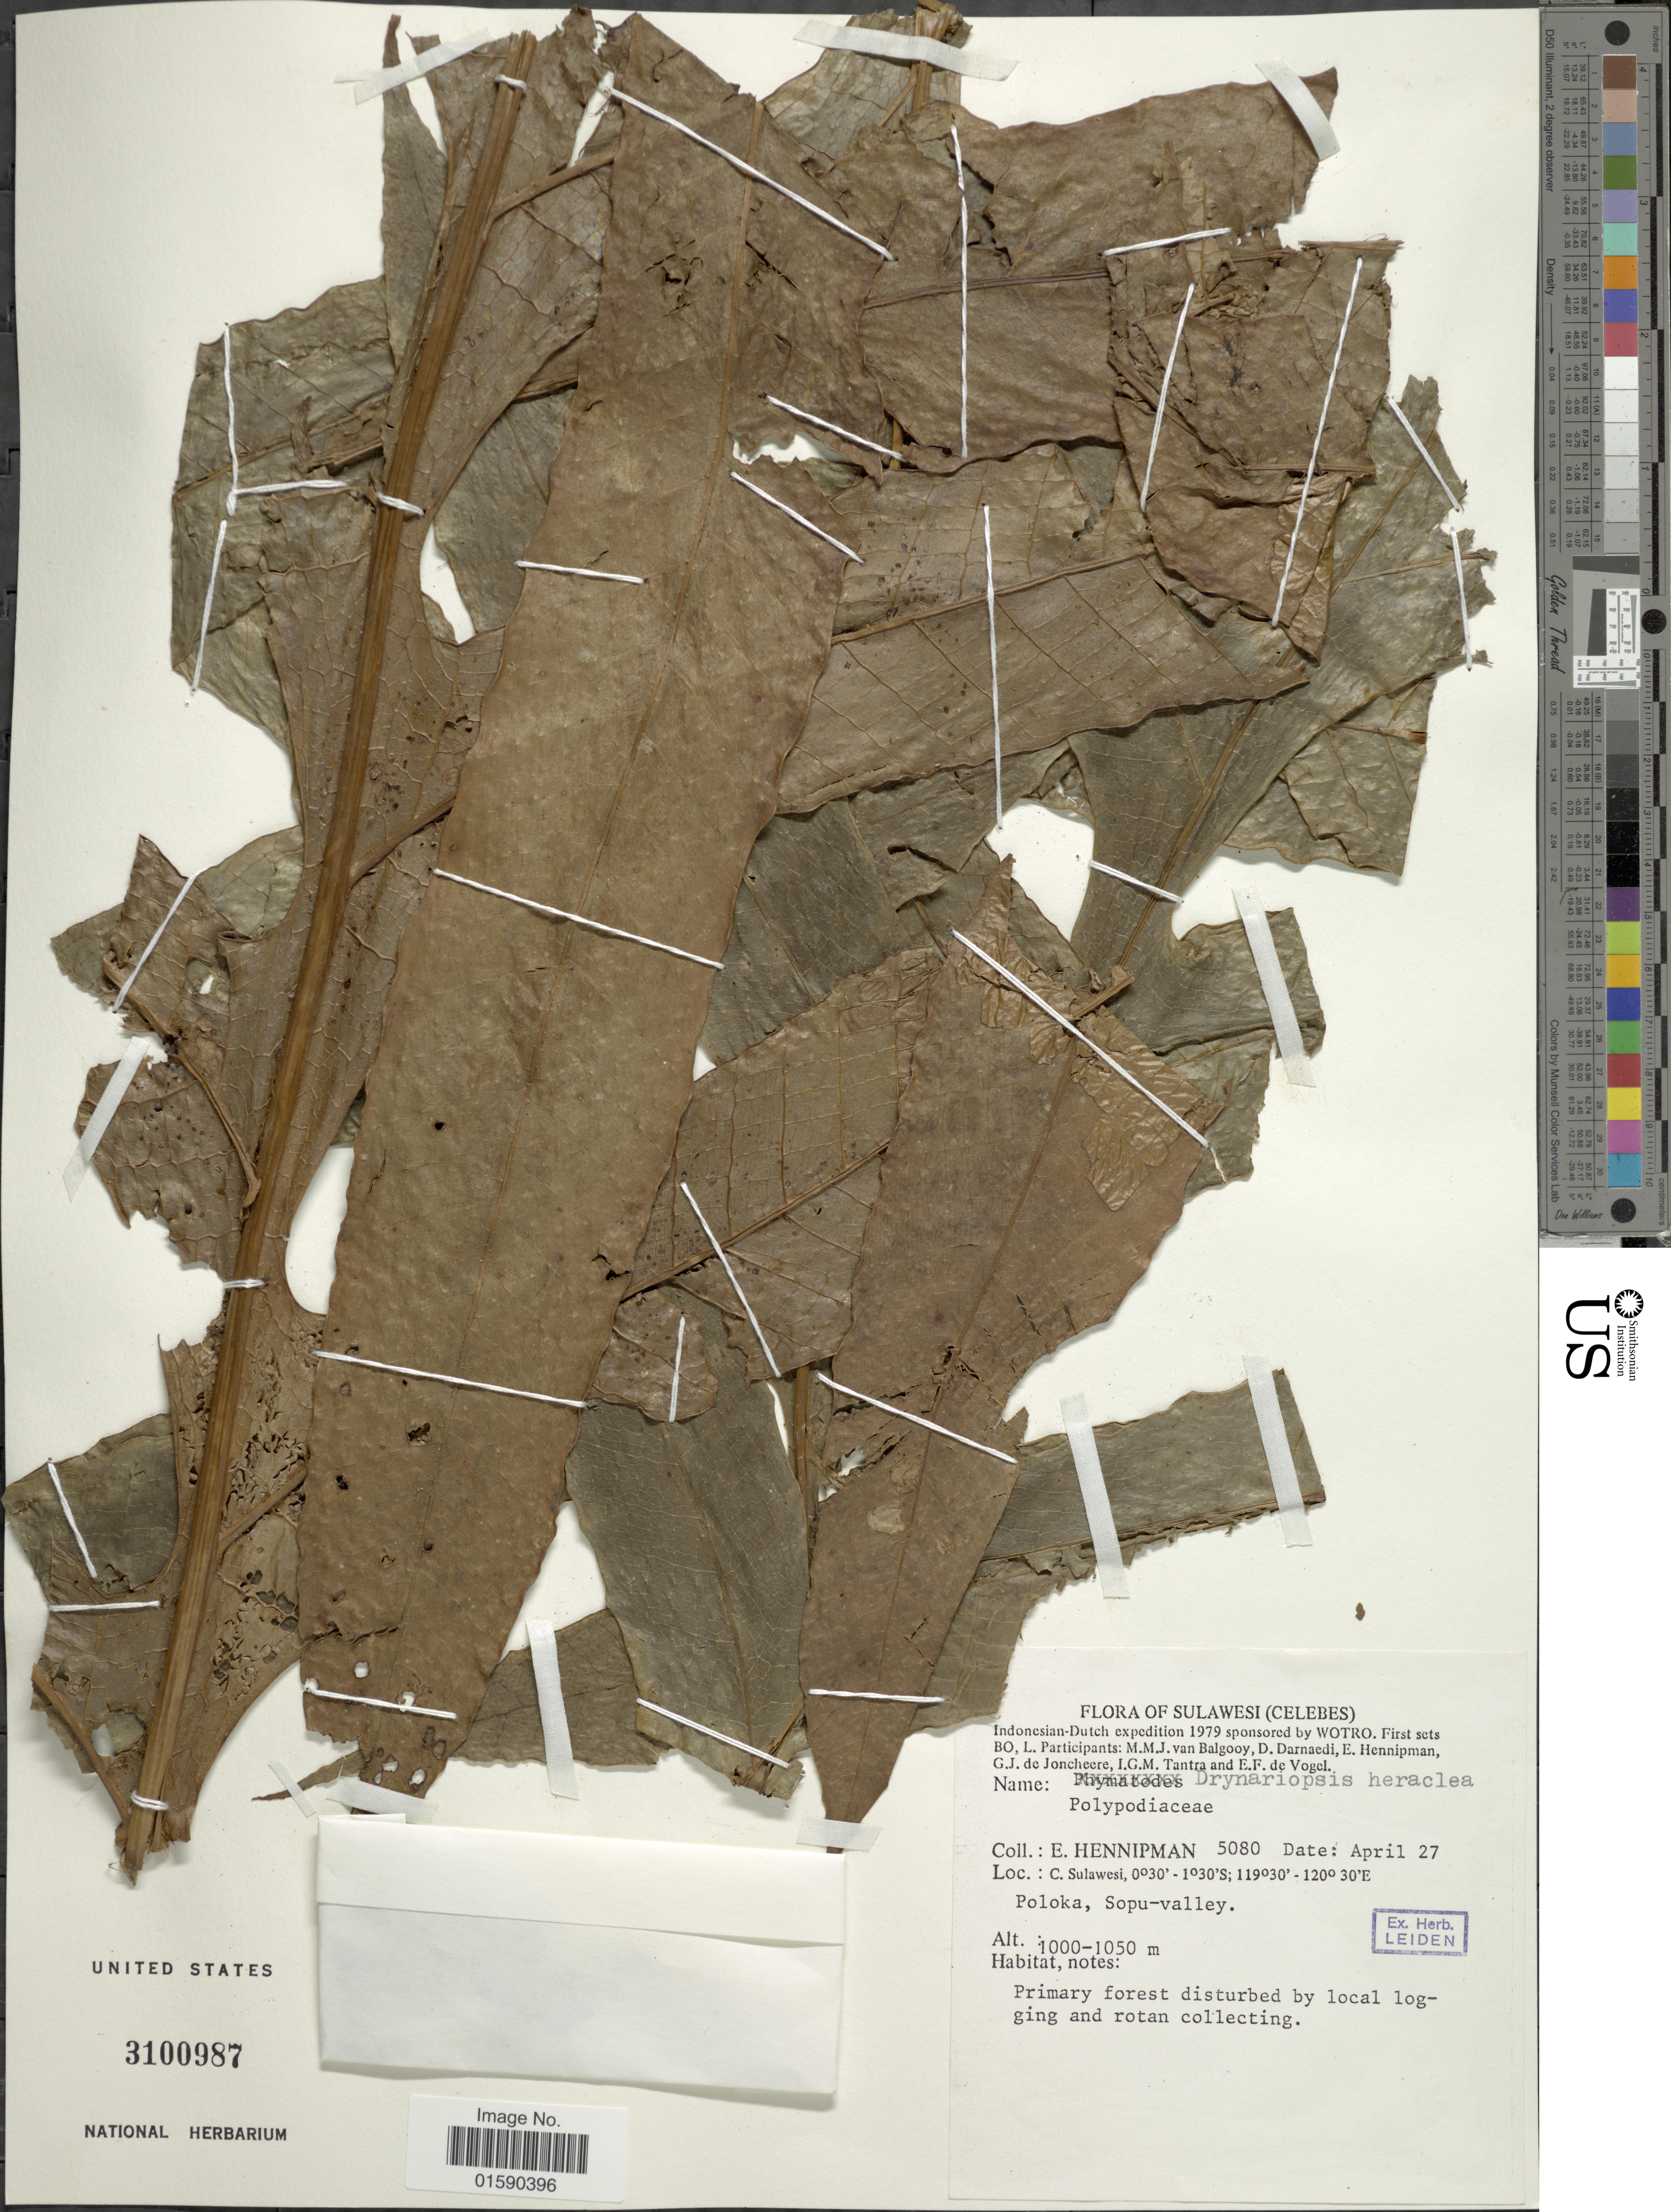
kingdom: Plantae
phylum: Tracheophyta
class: Polypodiopsida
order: Polypodiales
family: Polypodiaceae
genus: Aglaomorpha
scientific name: Aglaomorpha heraclea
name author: (Kunze) Copel.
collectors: E. Hennipman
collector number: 5080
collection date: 1979-04-27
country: Indonesia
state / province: Sulawesi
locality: Sulawesi (Celebes), S. Sulawesi, Poloka, Sopu-valley.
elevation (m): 1000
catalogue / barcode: US 3100988